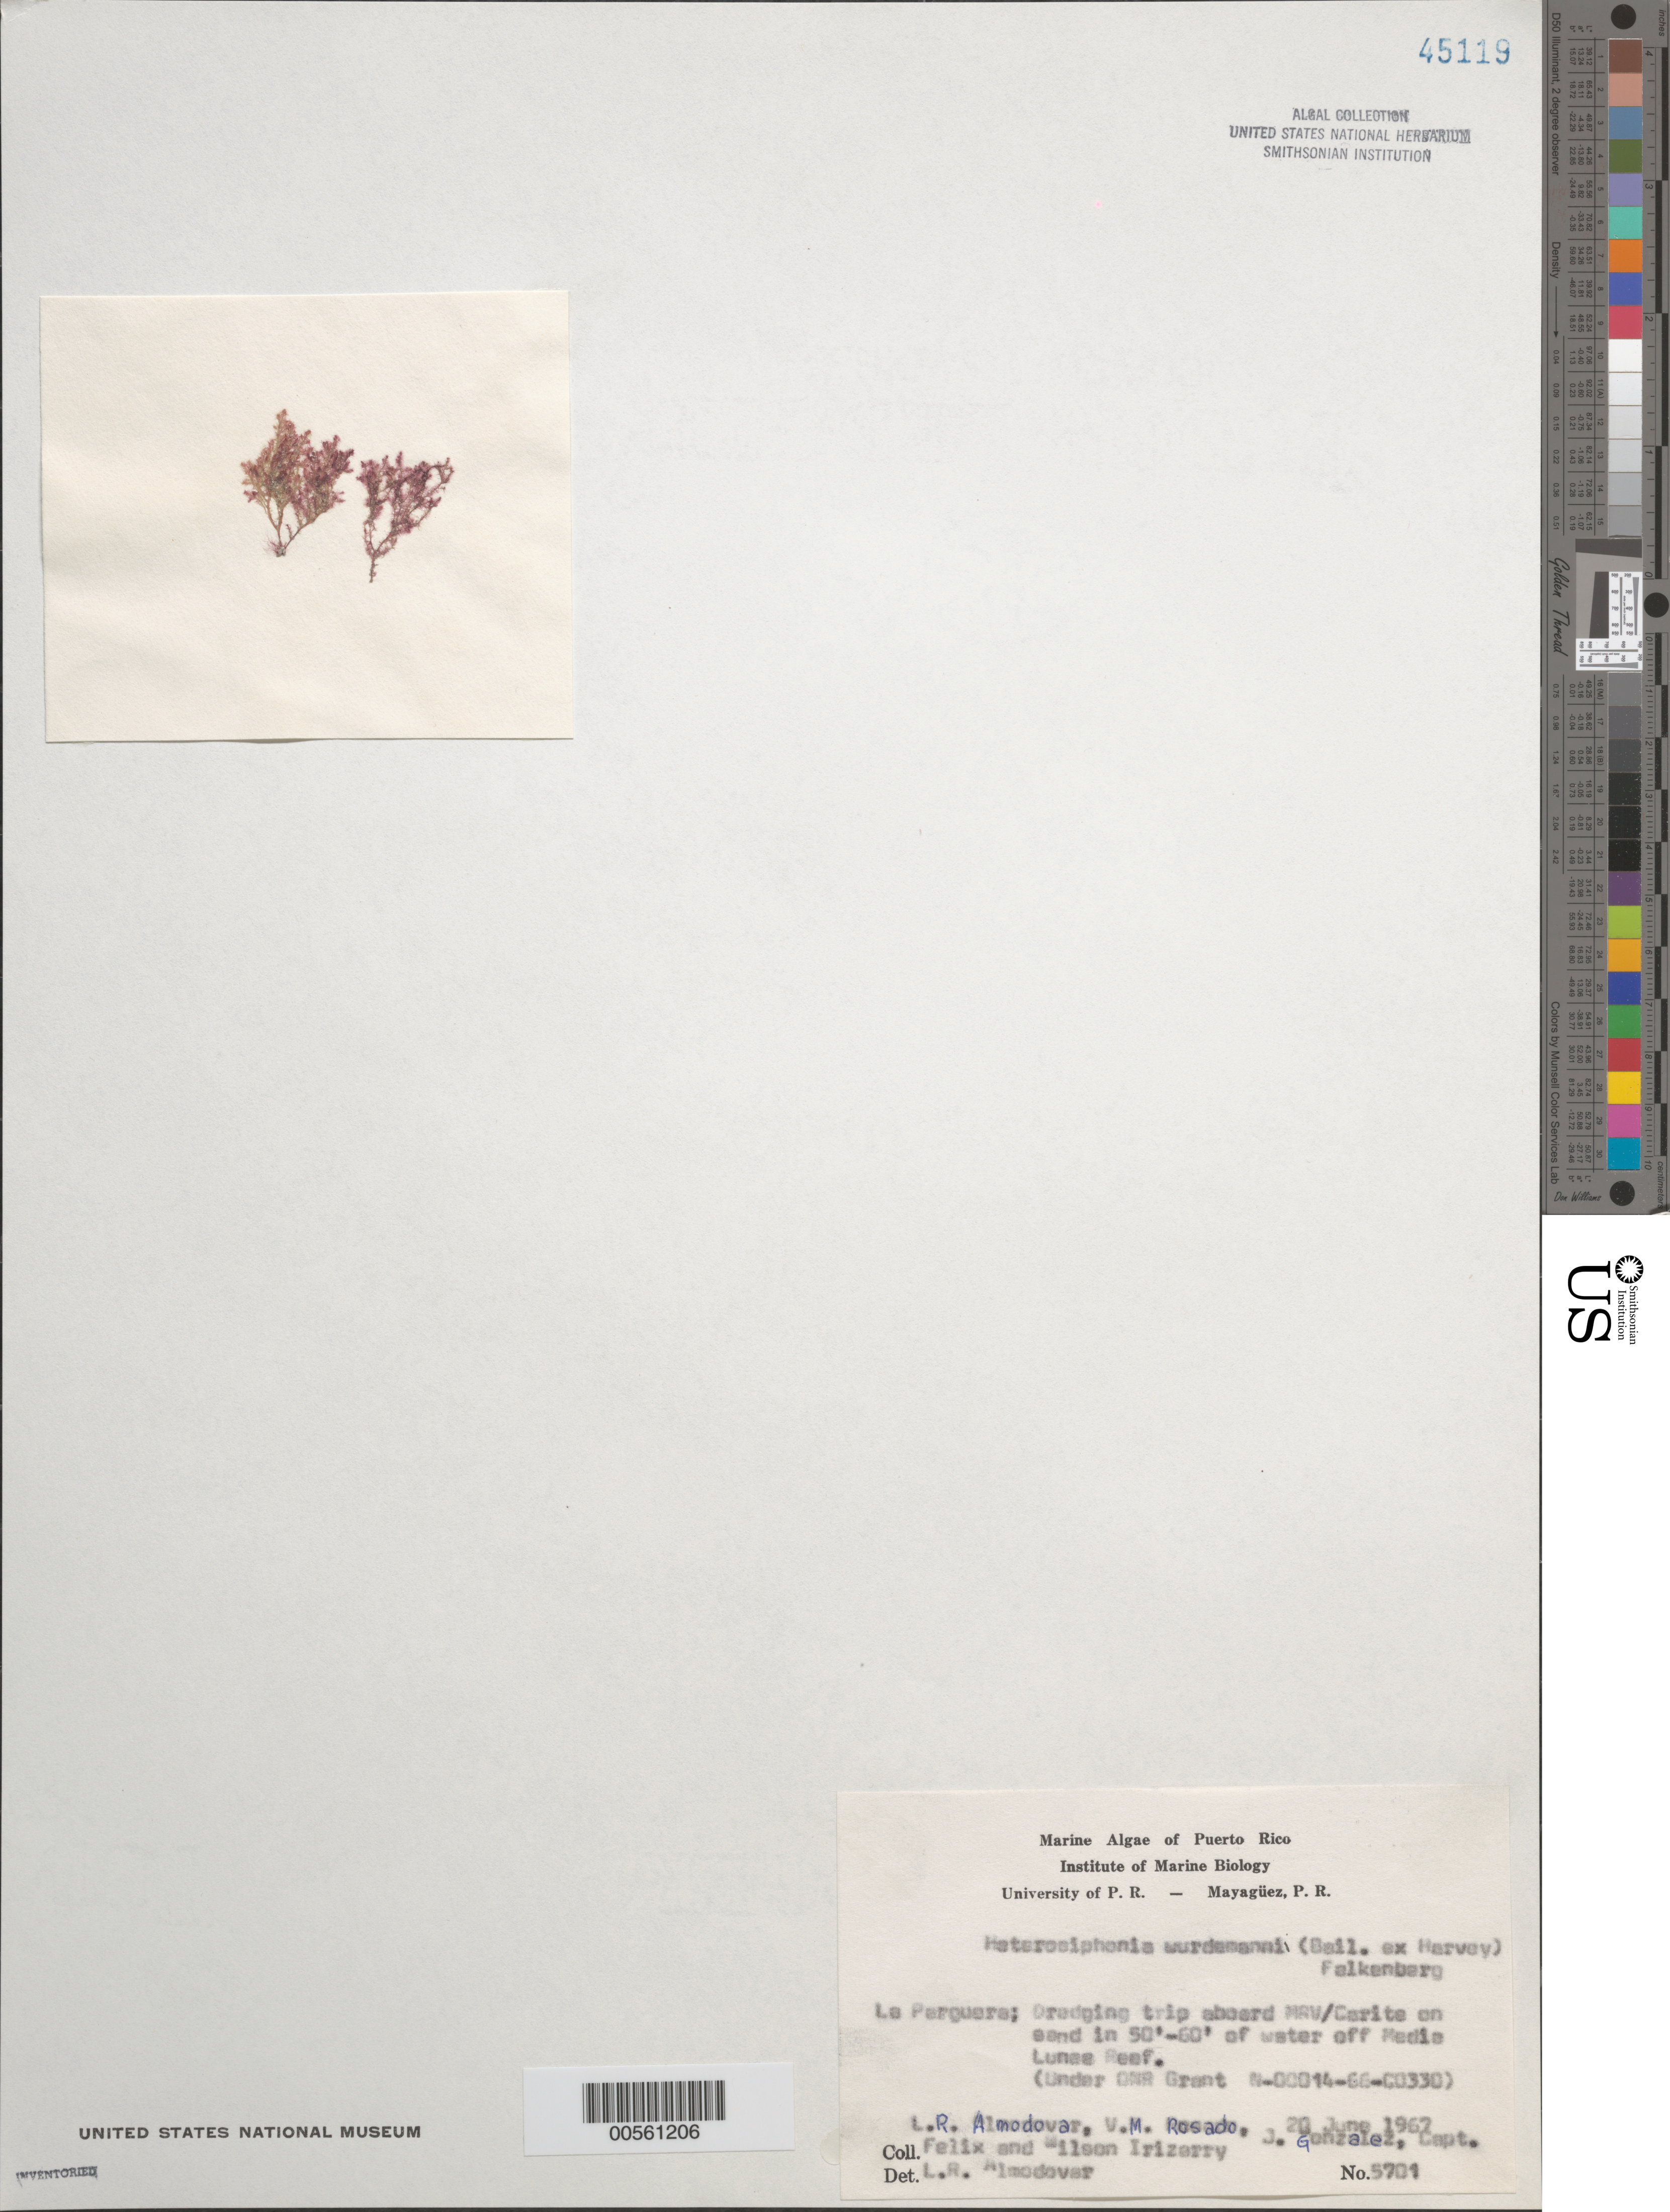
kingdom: Plantae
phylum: Rhodophyta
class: Florideophyceae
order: Ceramiales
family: Dasyaceae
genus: Heterosiphonia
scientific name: Heterosiphonia crispella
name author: (C. Agardh) M.J. Wynne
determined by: Algae name updating Project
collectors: L. Almodovar, V. Rosado, J. Gonzalez, C. Felix & W. Irizarry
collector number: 5701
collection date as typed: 20 Jun 1967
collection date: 1967-06-20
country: Puerto Rico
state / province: Lajas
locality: La Parguera, off Media Luna Reef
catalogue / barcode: US 45119